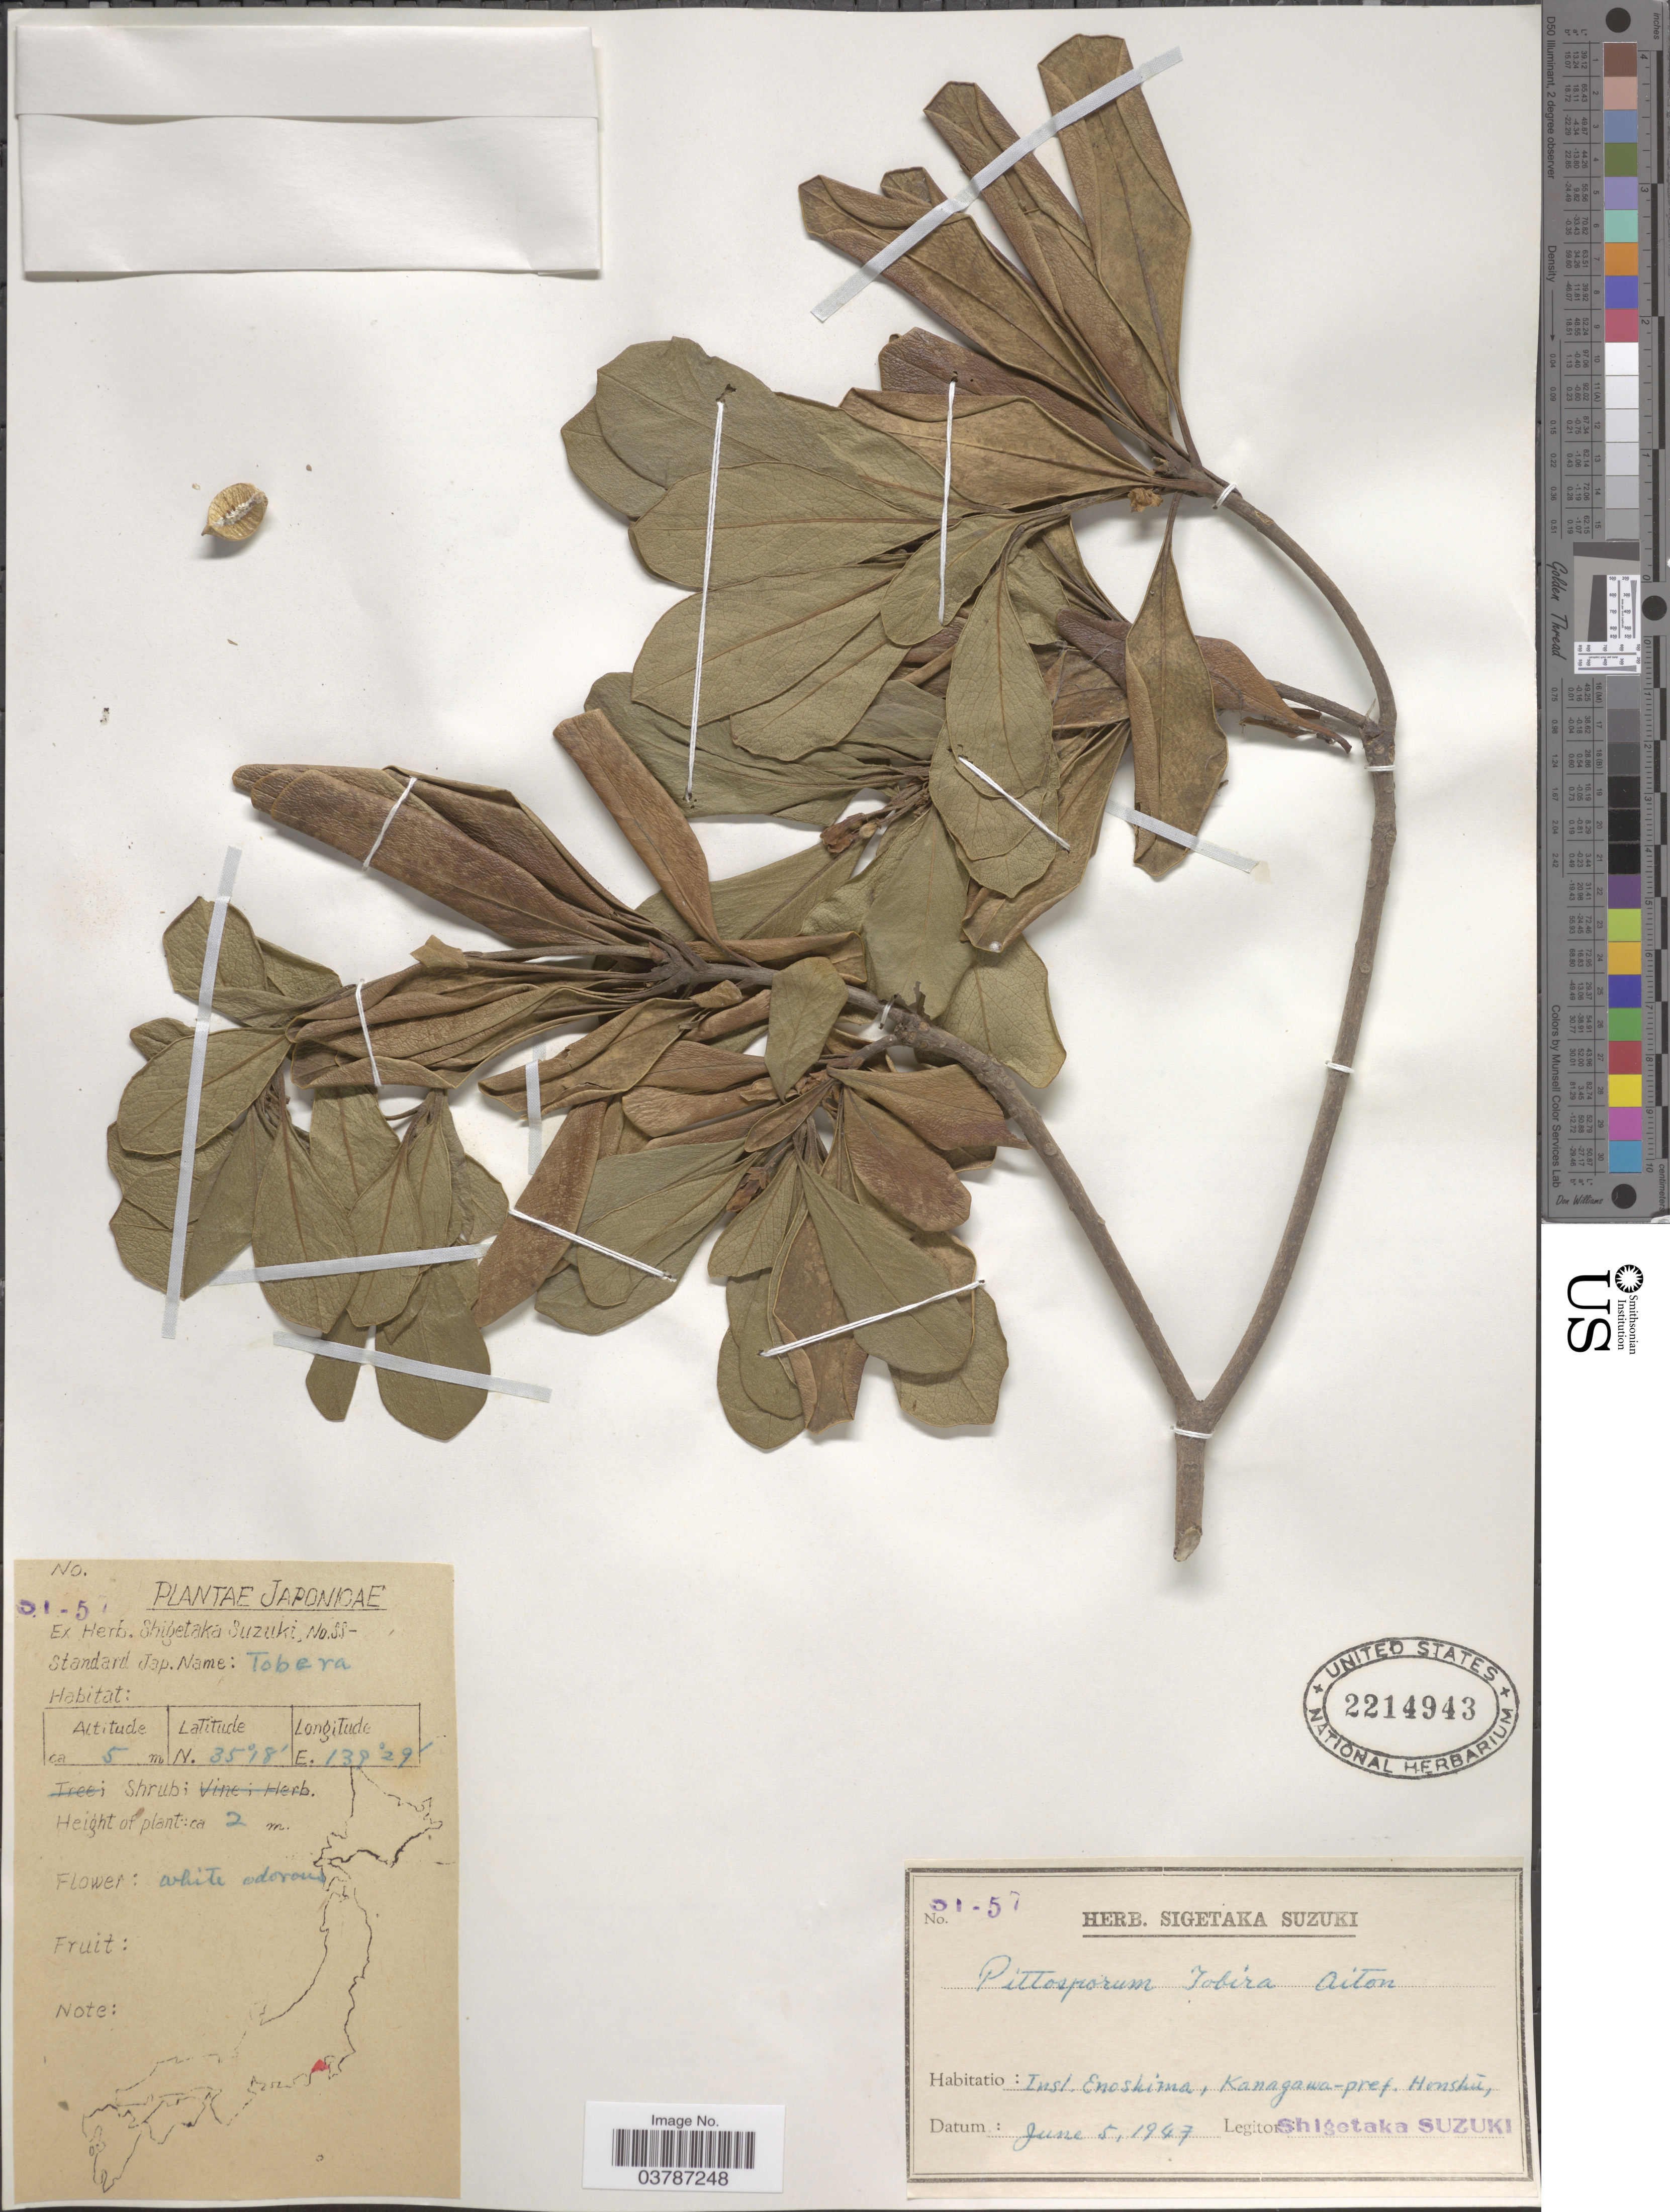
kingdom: Plantae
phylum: Tracheophyta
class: Magnoliopsida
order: Apiales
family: Pittosporaceae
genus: Pittosporum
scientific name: Pittosporum tobira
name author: (Thunb.) W.T. Aiton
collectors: S. Suzuki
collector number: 01-57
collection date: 1947-06-05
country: Japan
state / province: Kanagawa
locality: Insl. Enoshima, Kanagawa-pref. Honshú.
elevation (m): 5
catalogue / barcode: US 2214943